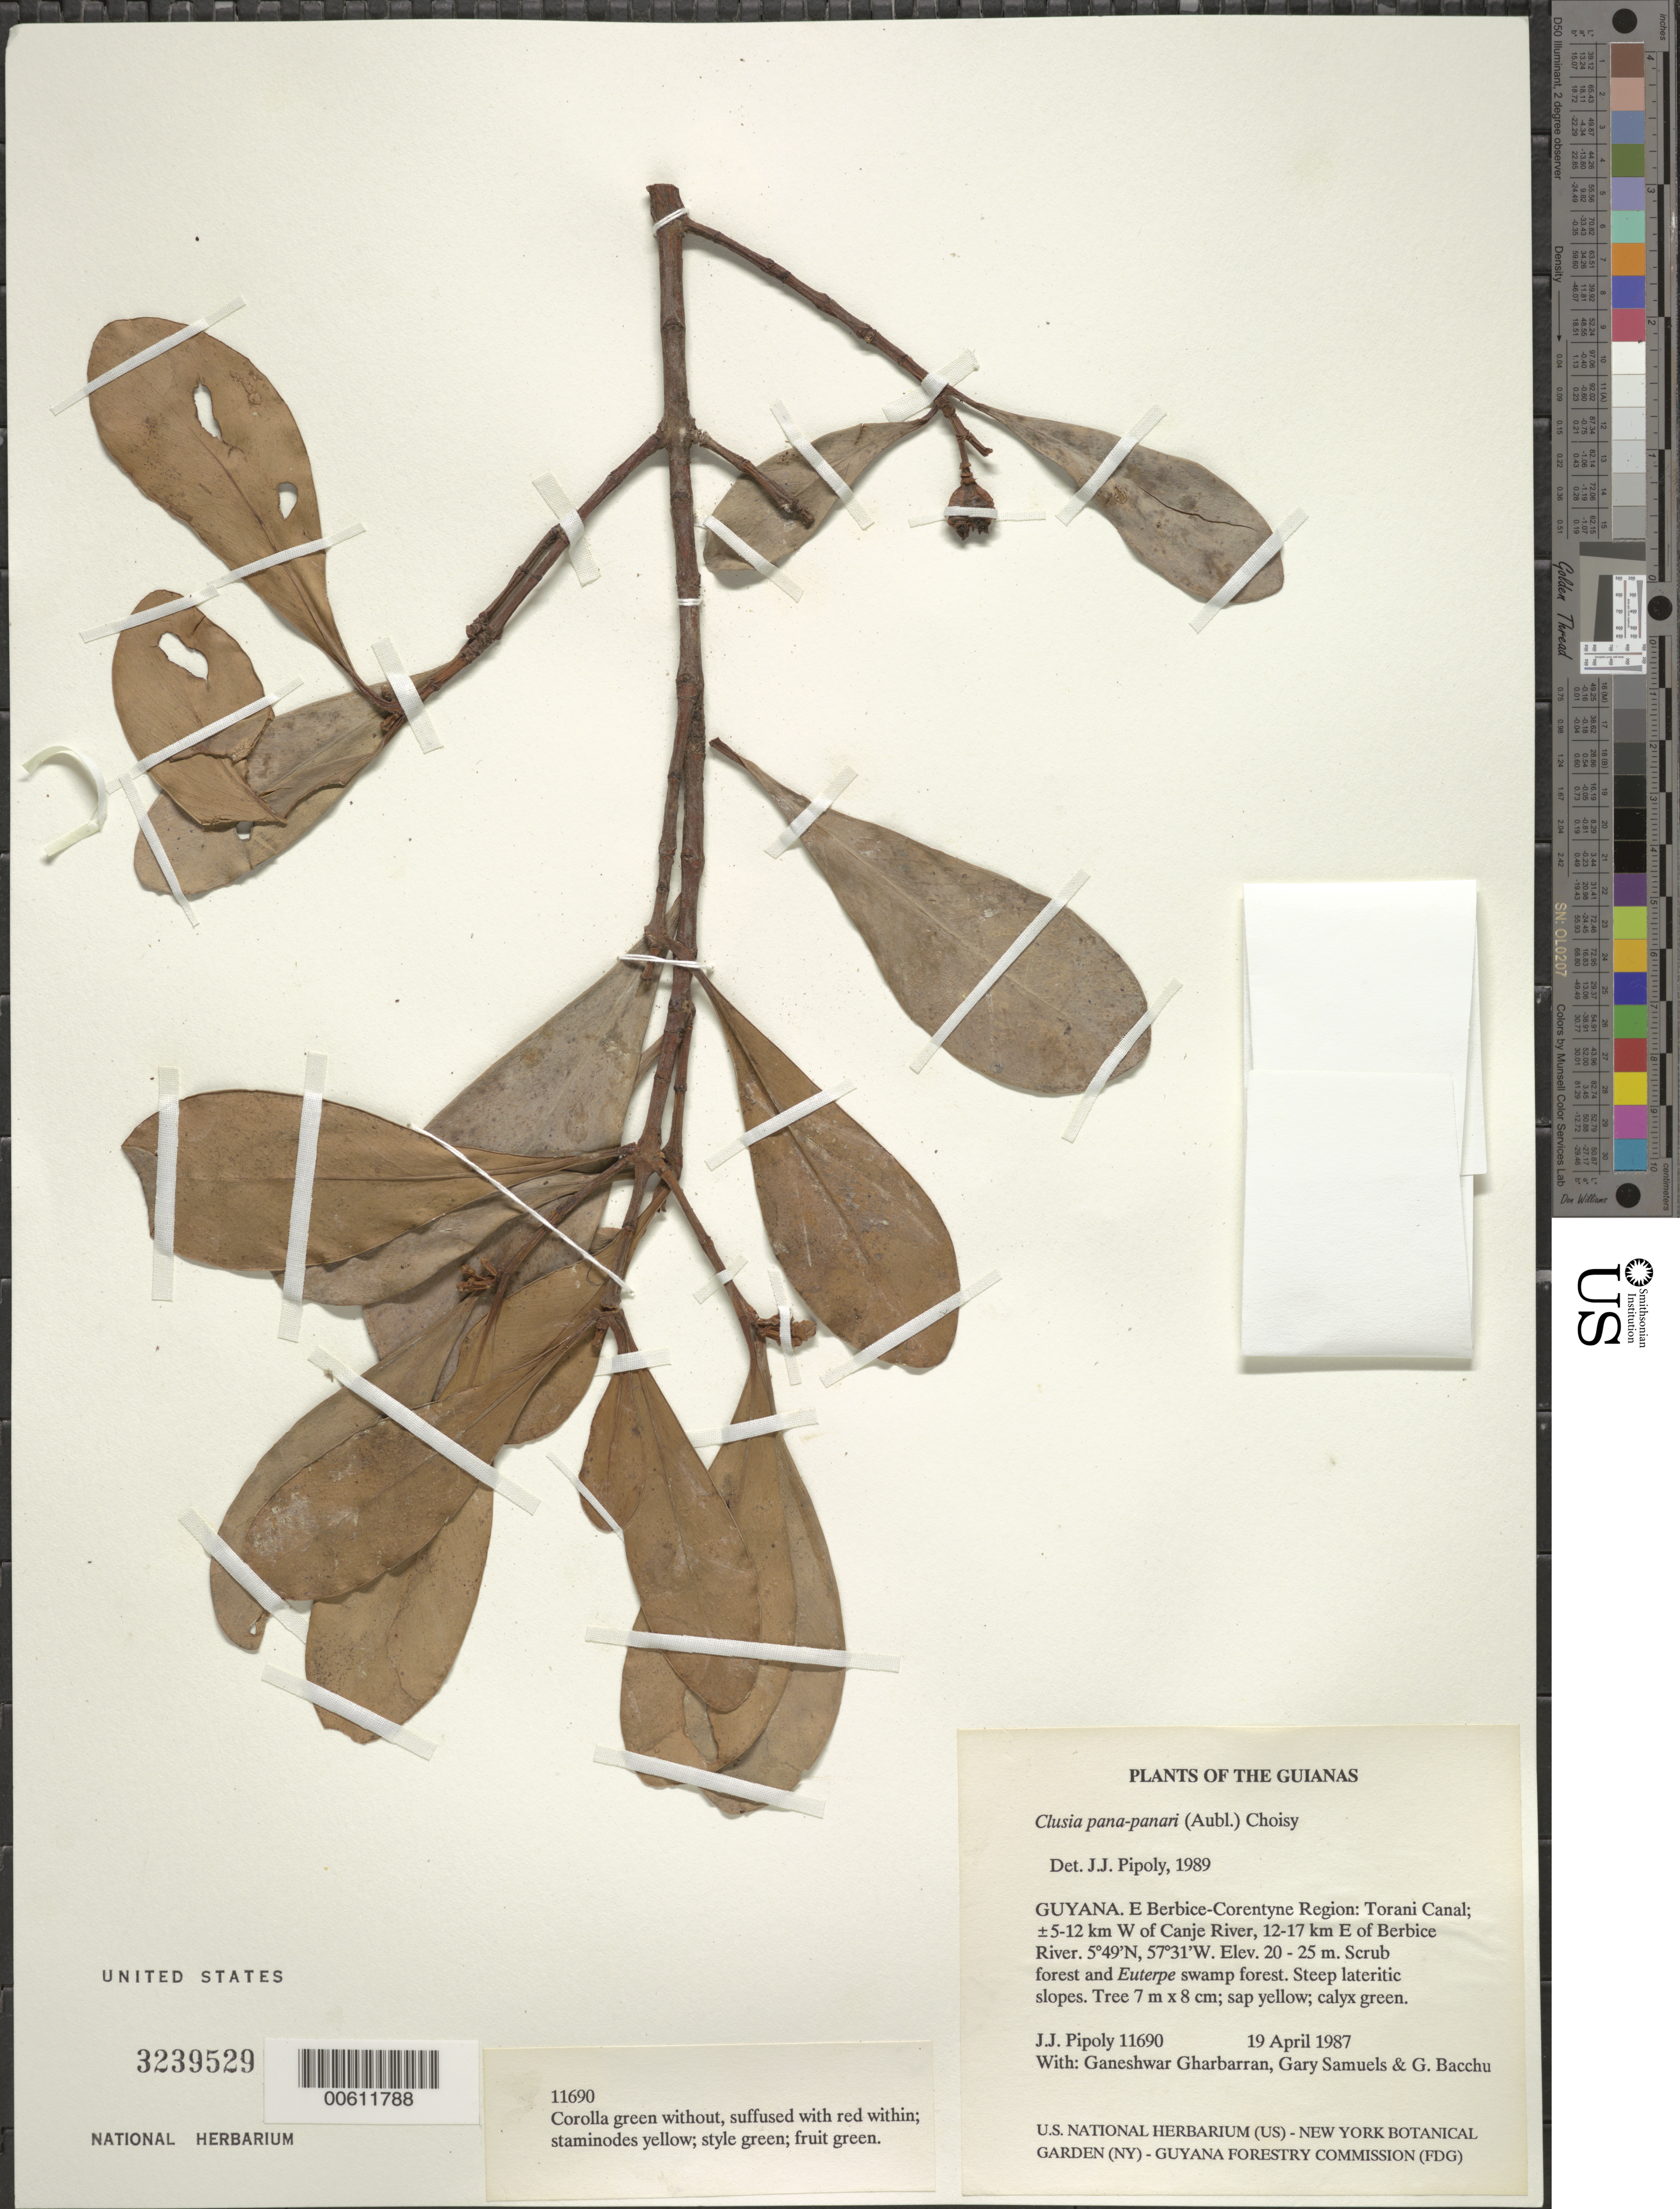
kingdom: Plantae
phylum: Tracheophyta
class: Magnoliopsida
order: Malpighiales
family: Clusiaceae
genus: Clusia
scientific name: Clusia panapanari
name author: (Aubl.) Choisy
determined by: Pipoly, J. J., III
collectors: J. J. Pipoly, G. Gharbarran, G. Samuels & G. Bacchus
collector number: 11690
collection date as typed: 19 April 1987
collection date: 1987-04-19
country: Guyana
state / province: E. Berbice-Corentyne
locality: Torani Canal; ±5-12 km W of Canje River, 12-17 km E of Berbice River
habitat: Scrub forest and Euterpe Swamp forestSteep lateritic slopes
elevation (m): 20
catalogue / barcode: US 3239529